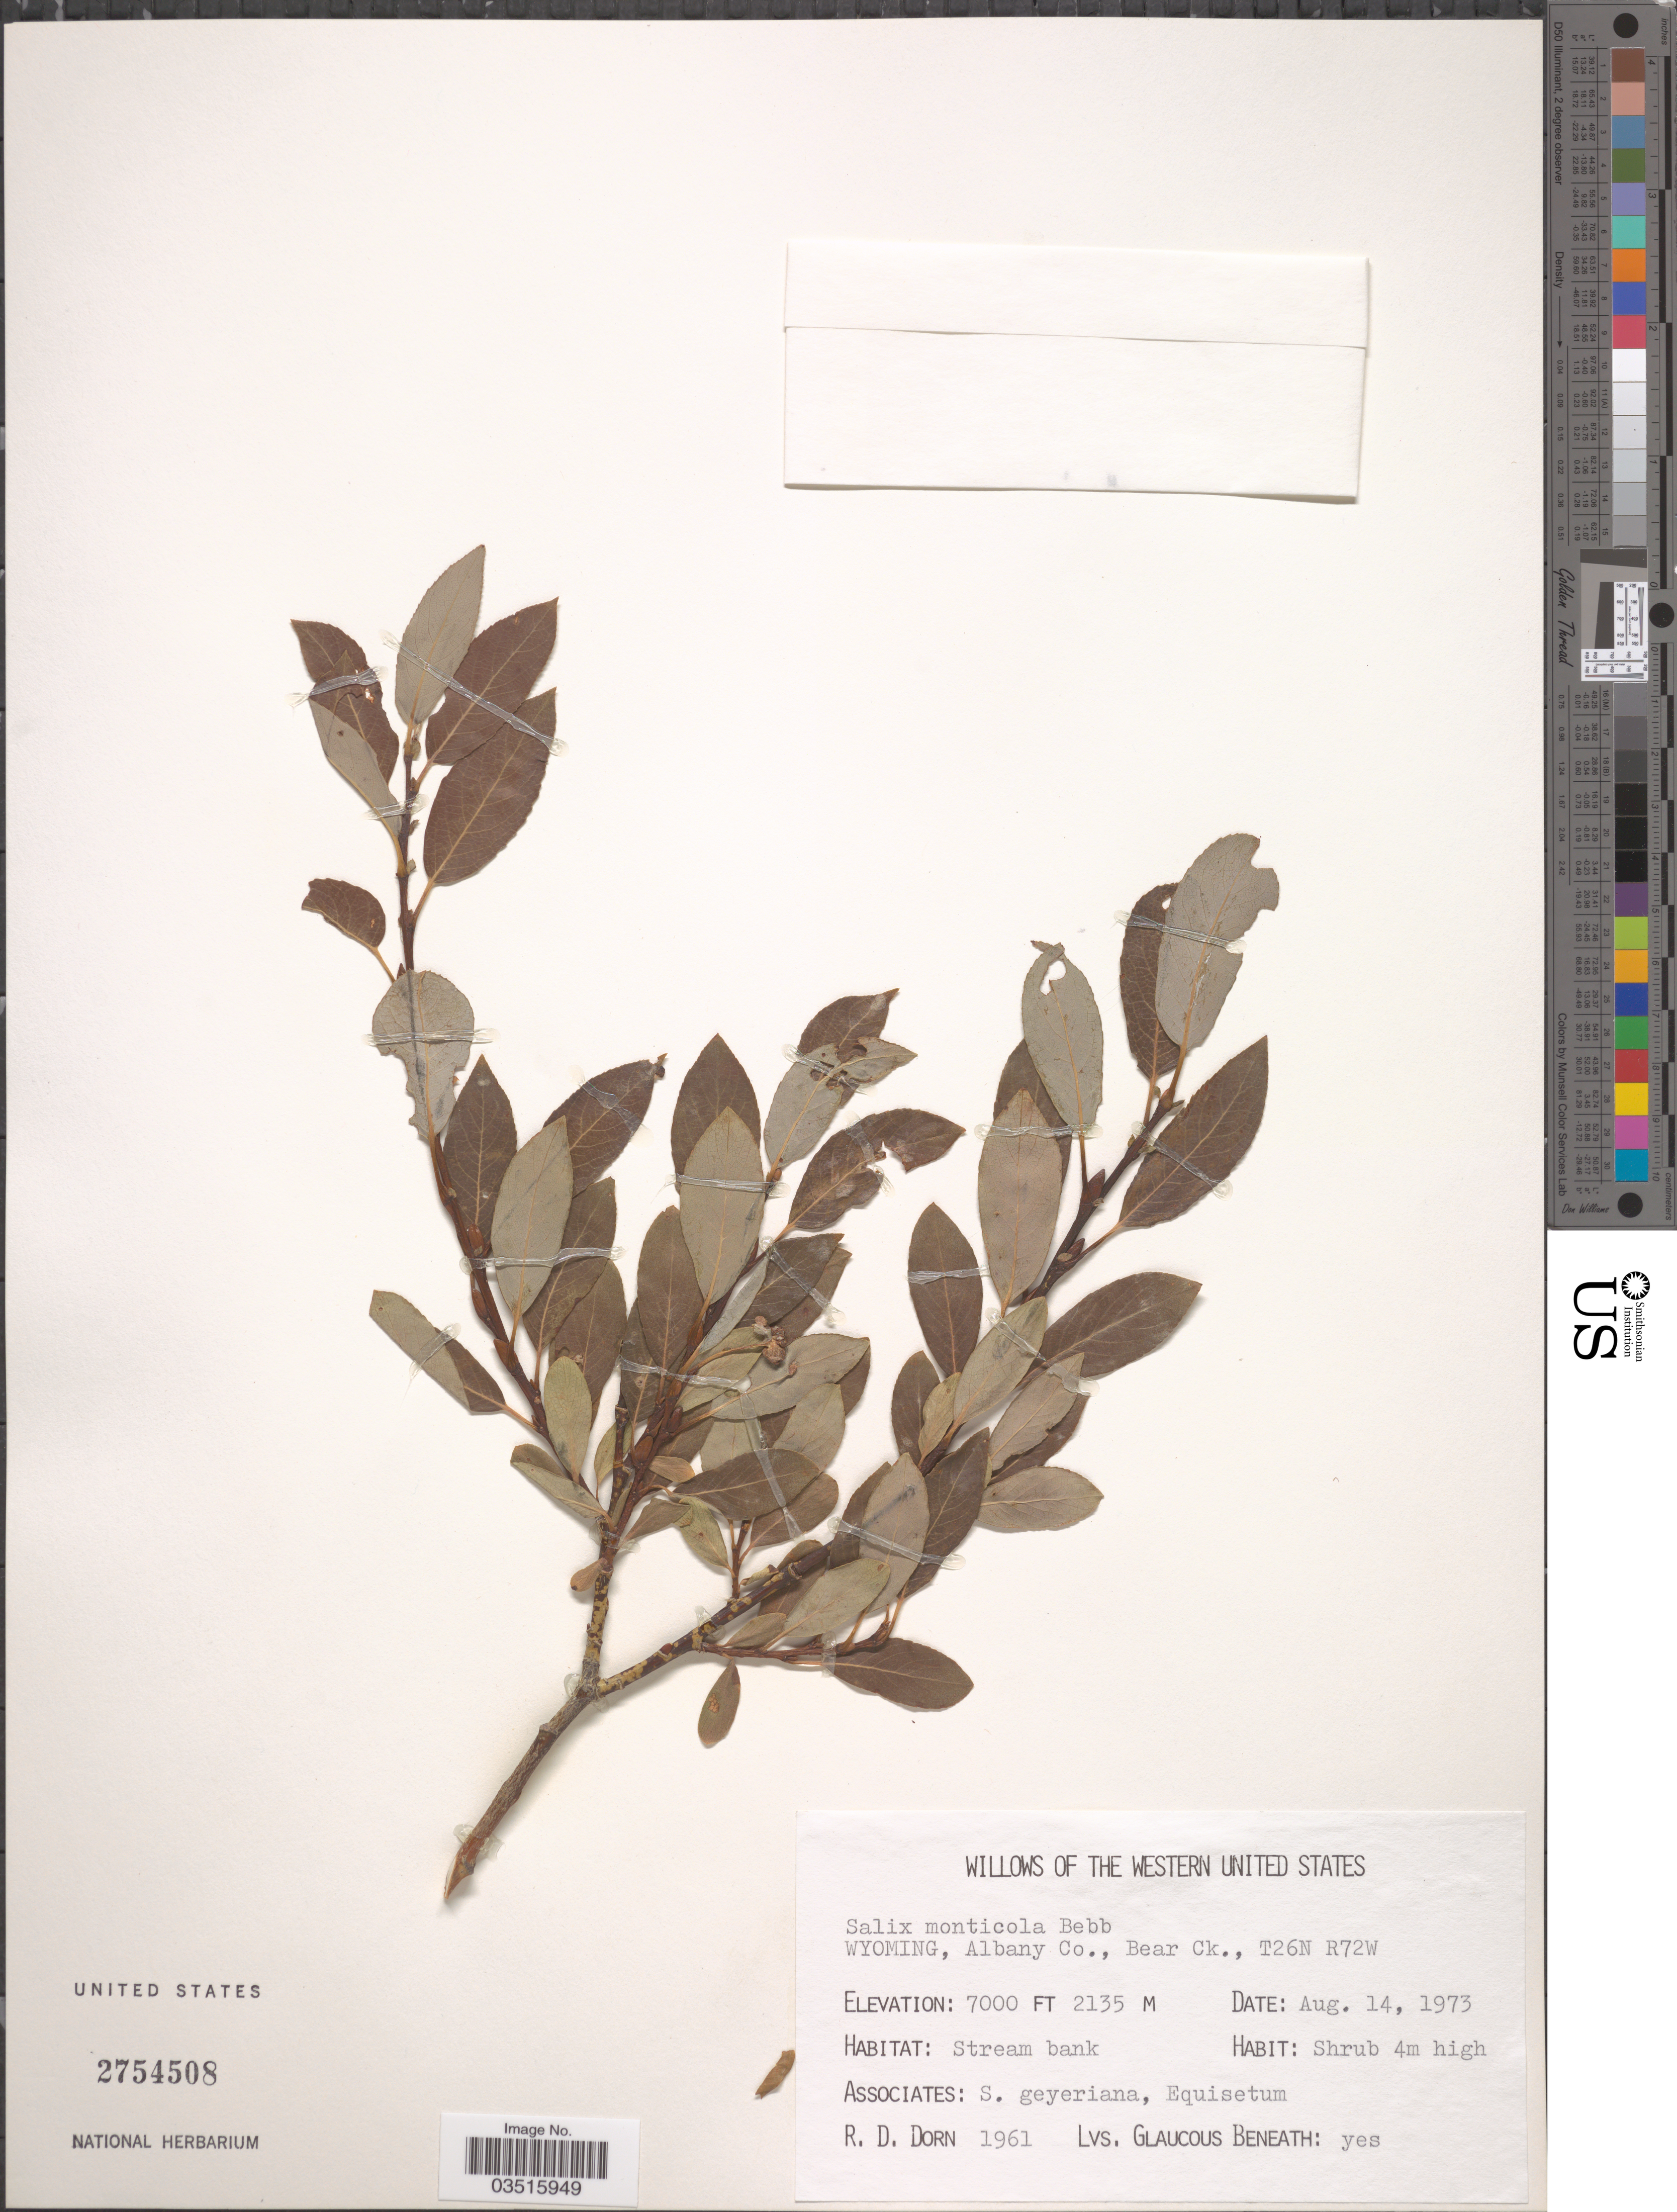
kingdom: Plantae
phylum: Tracheophyta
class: Magnoliopsida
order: Malpighiales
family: Salicaceae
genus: Salix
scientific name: Salix monticola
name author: Bebb.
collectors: R. D. Dorn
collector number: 1961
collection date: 1973-08-14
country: United States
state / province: Wyoming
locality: Western United States. Albany Co., Bear Ck., T26N R72W.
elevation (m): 2134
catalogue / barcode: US 2754508